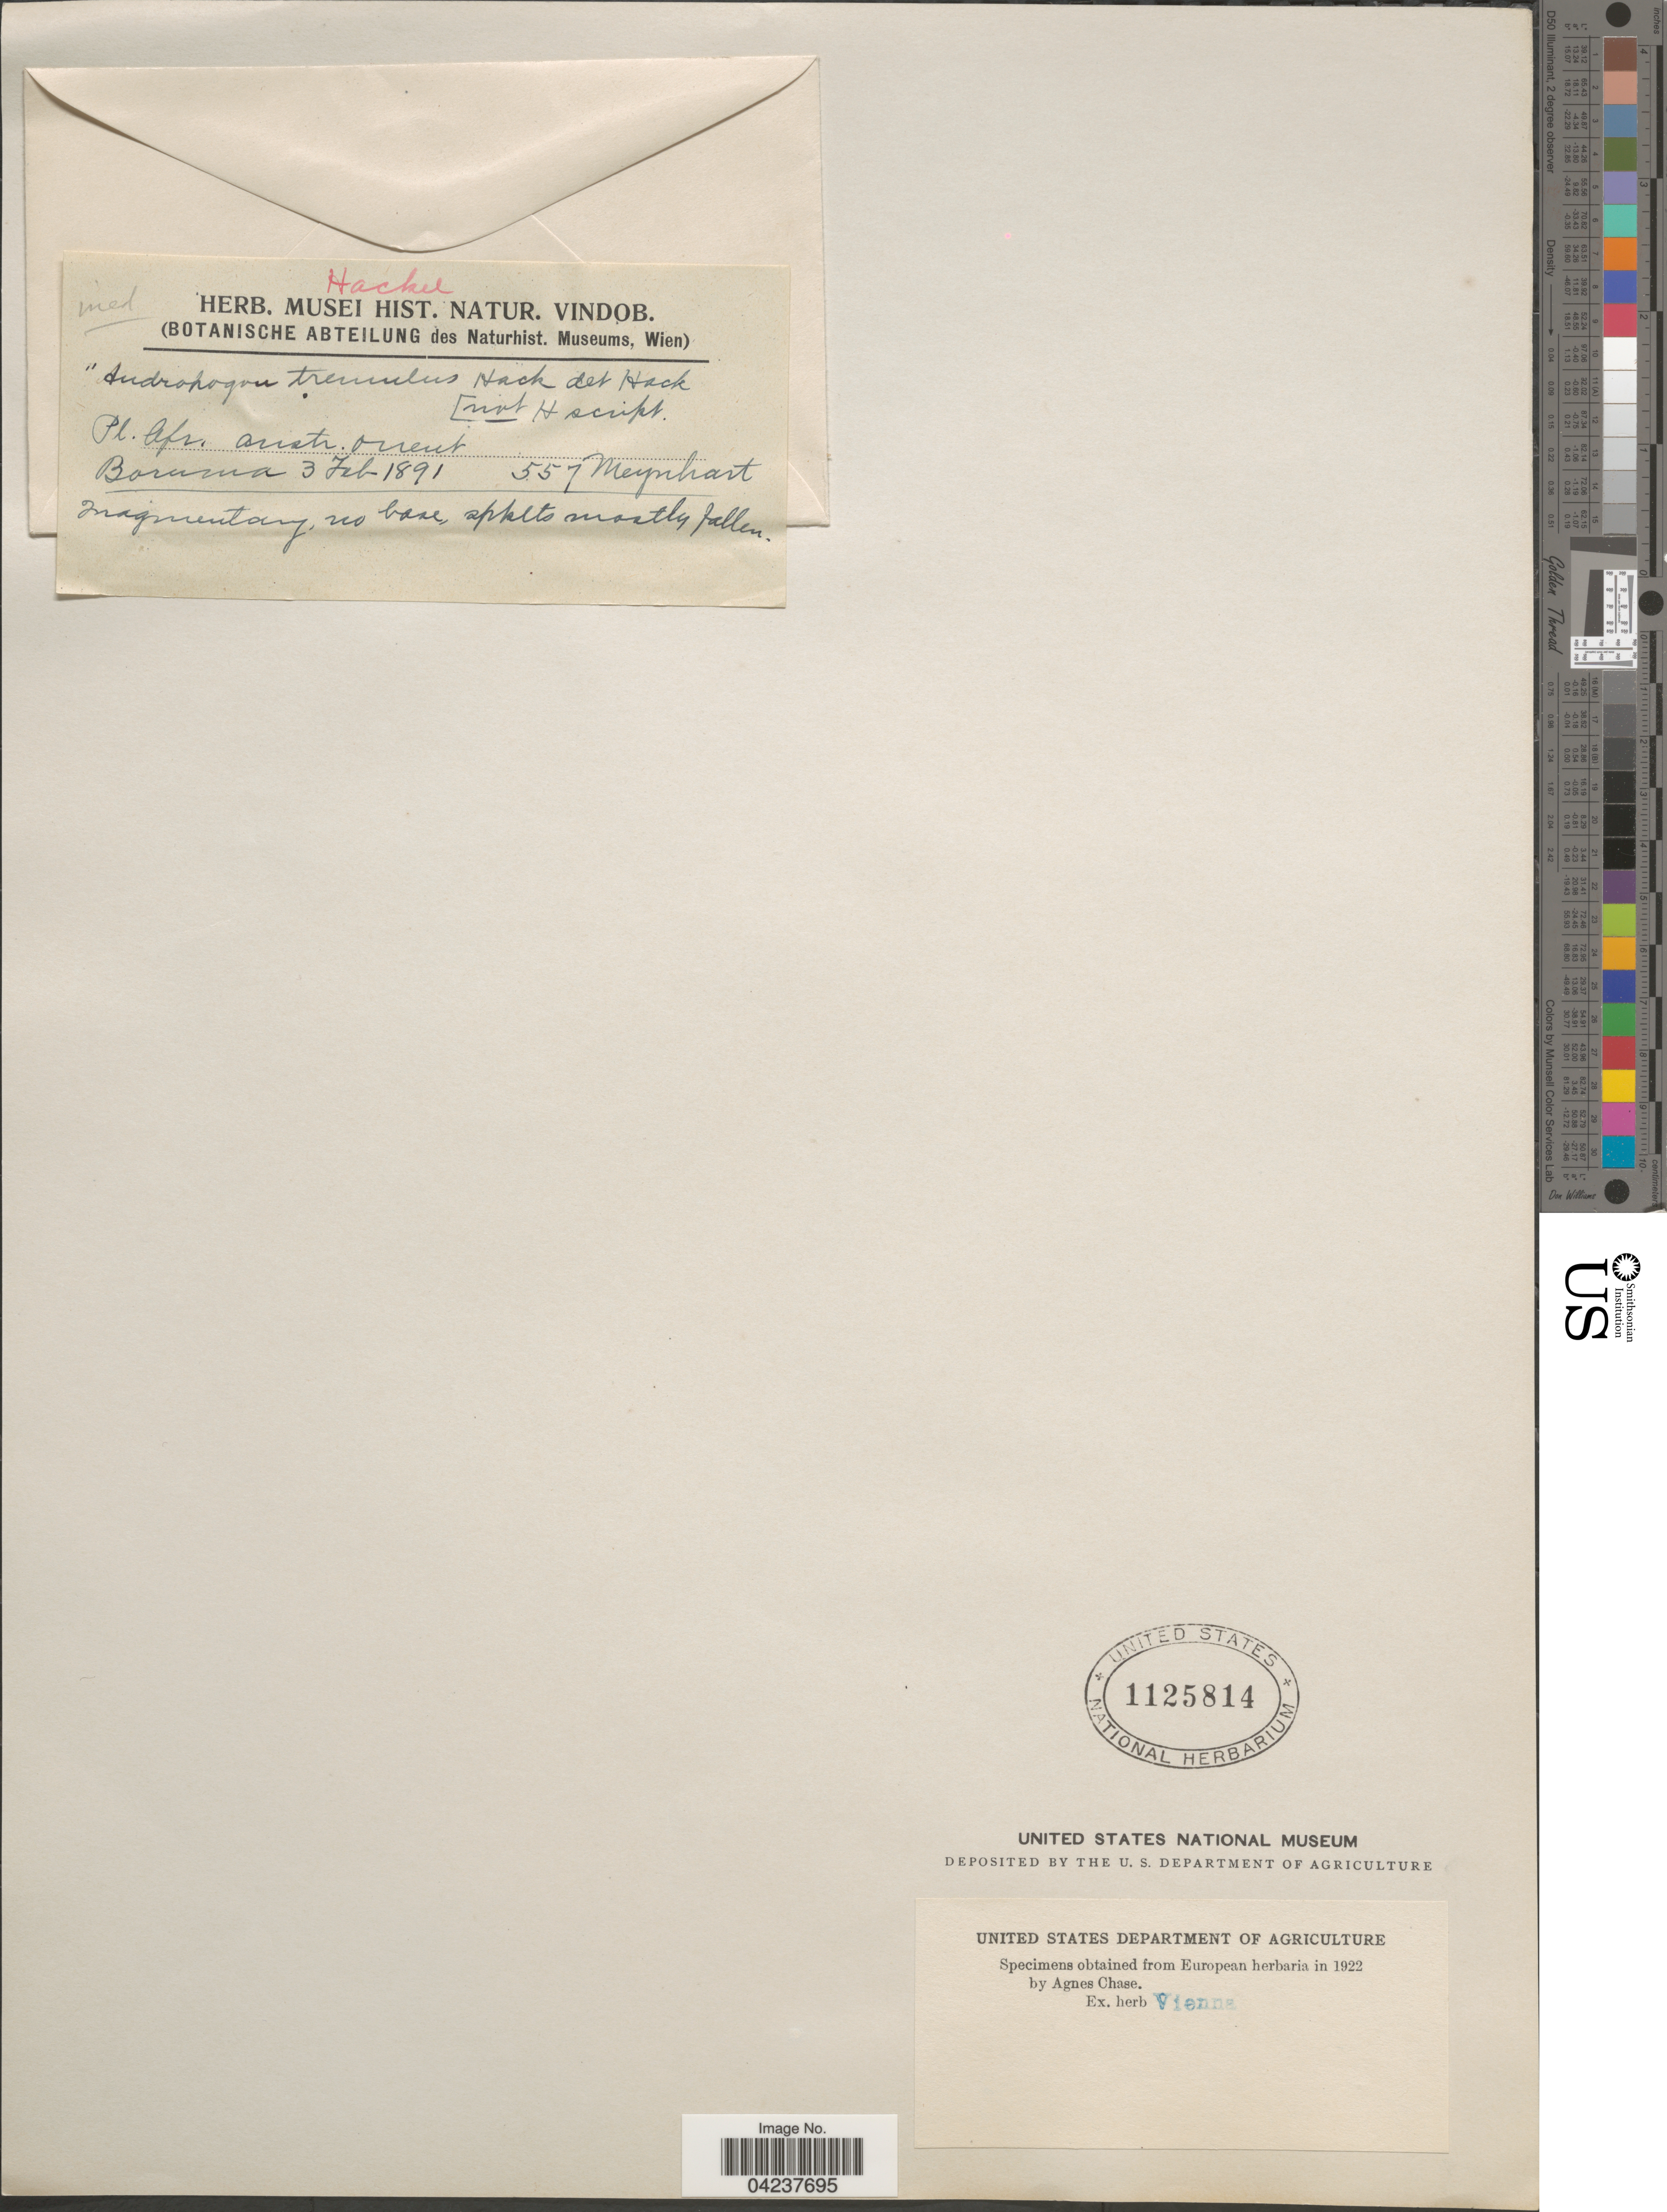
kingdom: Plantae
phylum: Tracheophyta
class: Liliopsida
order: Poales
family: Poaceae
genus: Chrysopogon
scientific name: Chrysopogon serrulatus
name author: Trin.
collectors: Meynhart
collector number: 557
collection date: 1891-02-03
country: Kenya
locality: Afr. austr. ouest. Boruma.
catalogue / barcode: US 1125814